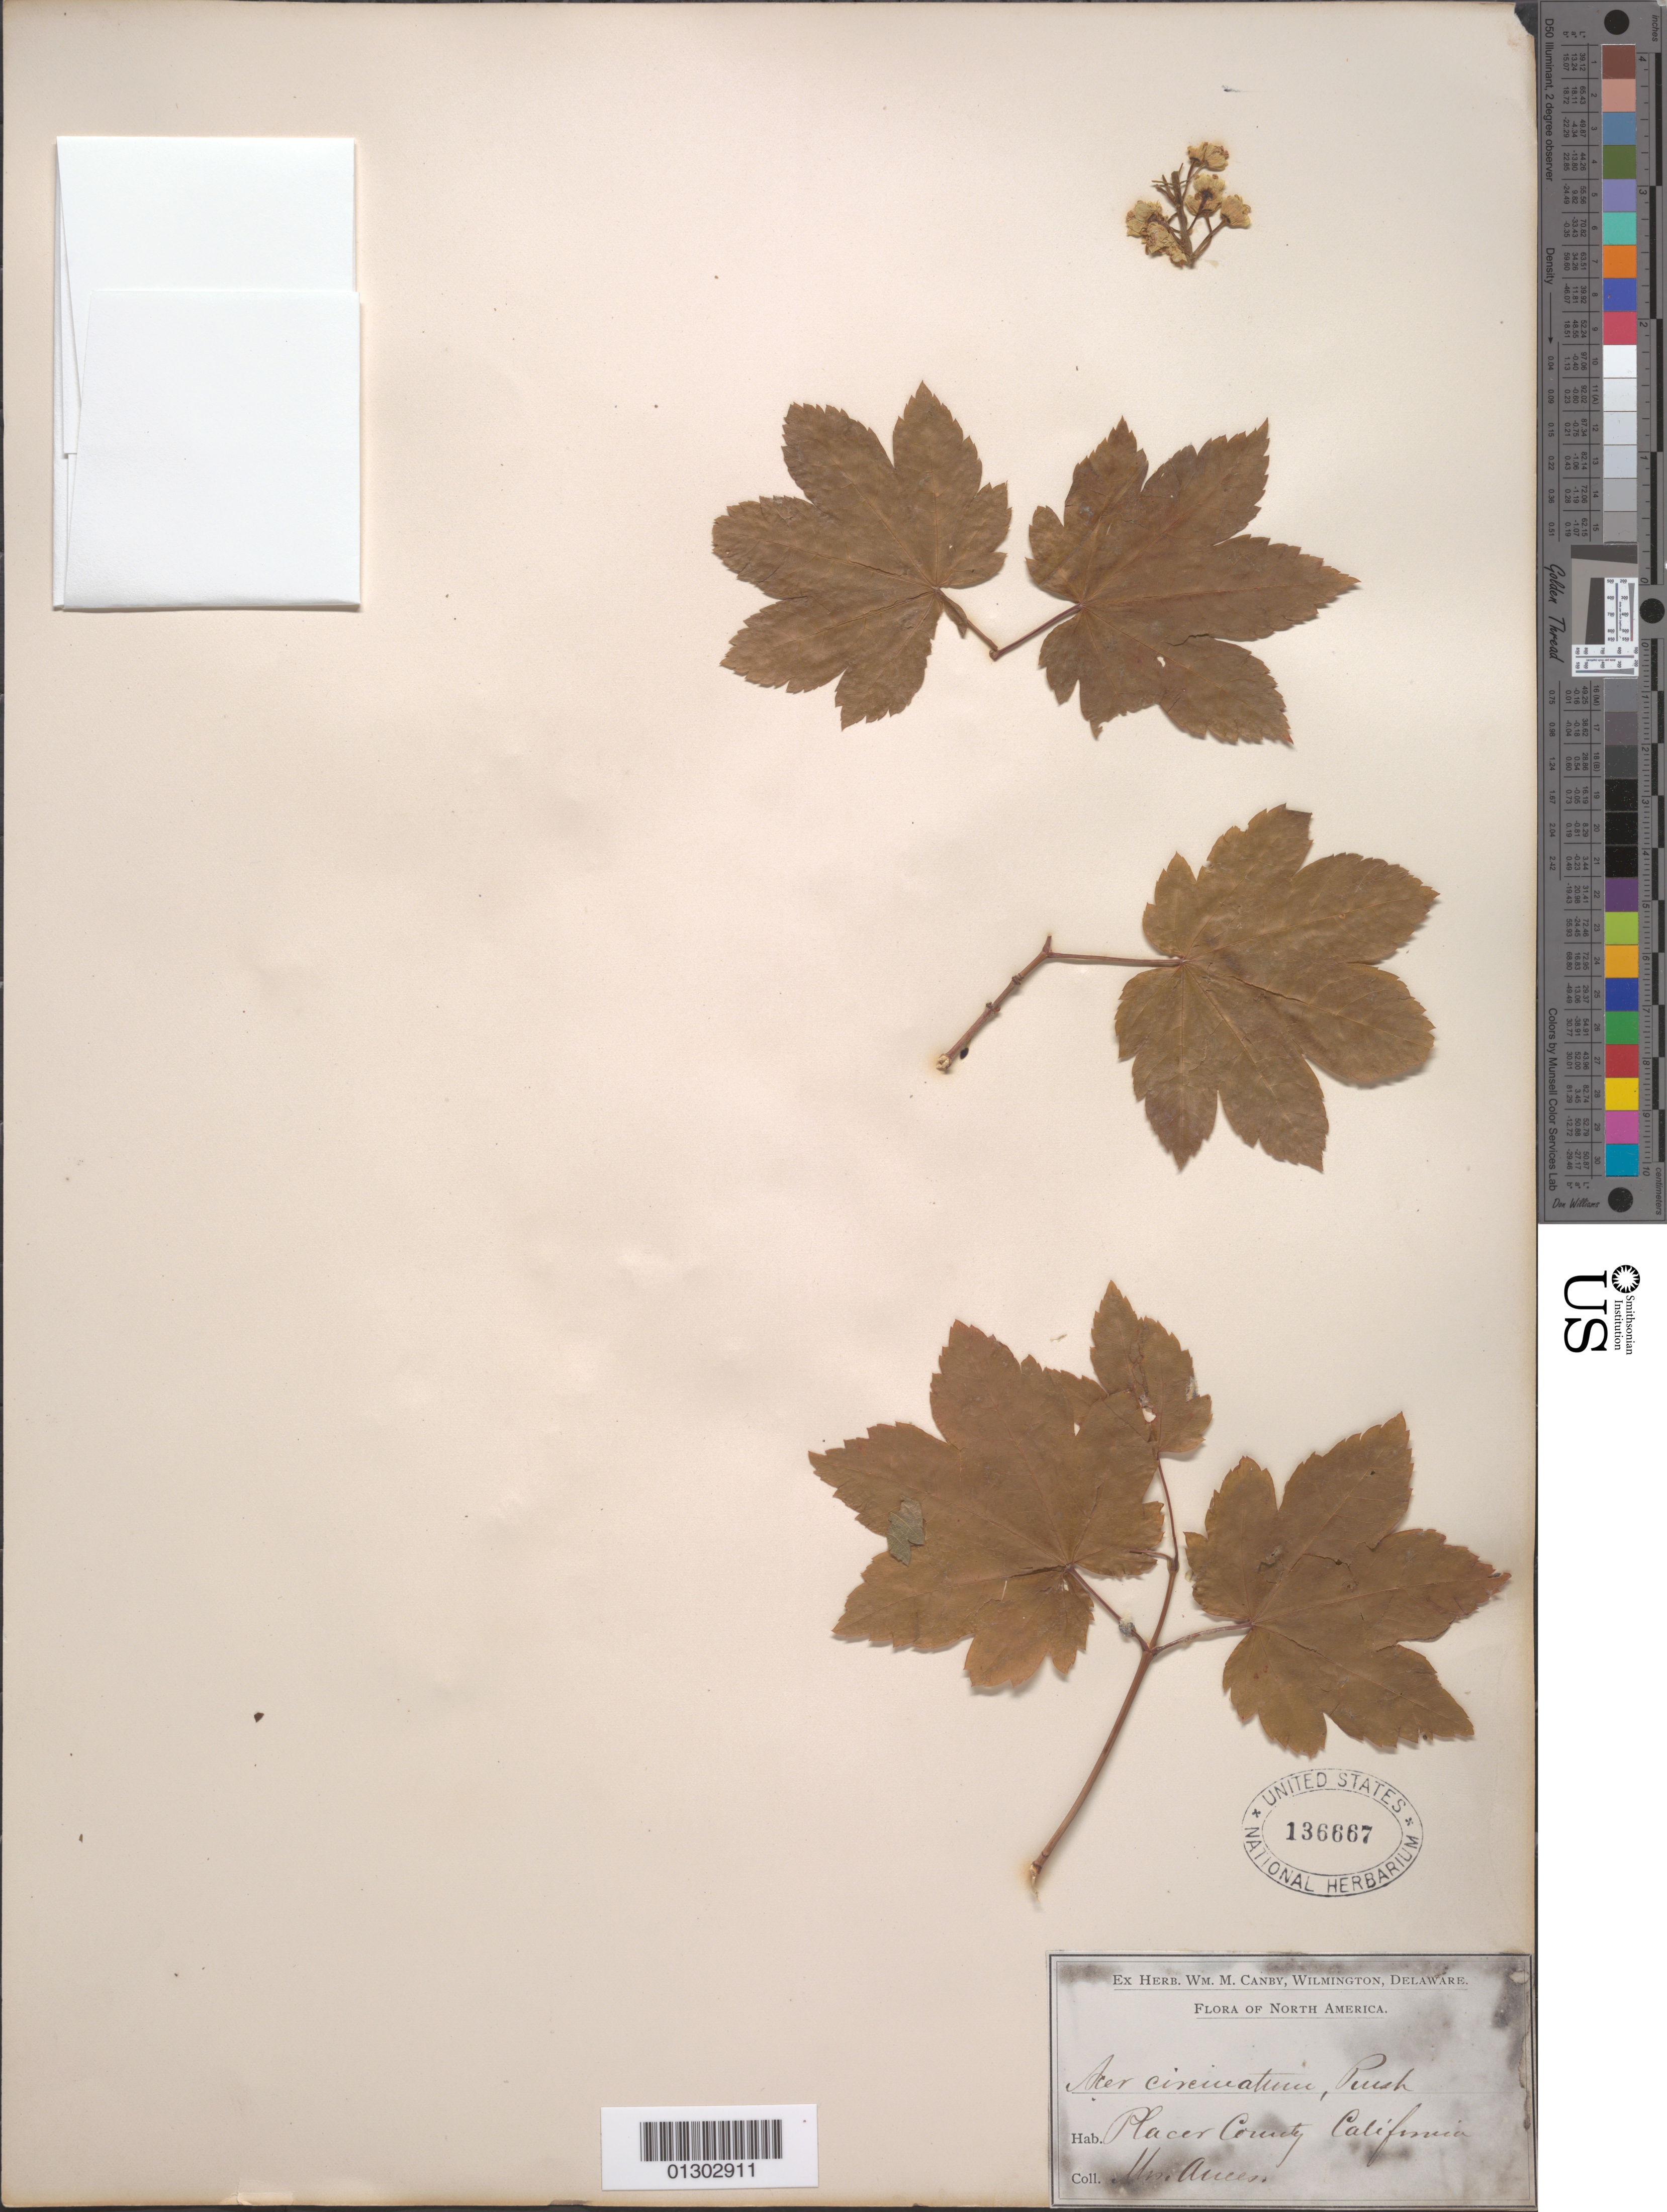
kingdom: Plantae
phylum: Tracheophyta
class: Magnoliopsida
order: Sapindales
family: Sapindaceae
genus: Acer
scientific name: Acer circinatum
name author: Pursh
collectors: M. E. P. Ames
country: United States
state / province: California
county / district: Placer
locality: Placer County.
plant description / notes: Collector name looks like "Mrs. Auces" ?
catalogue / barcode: US 136667